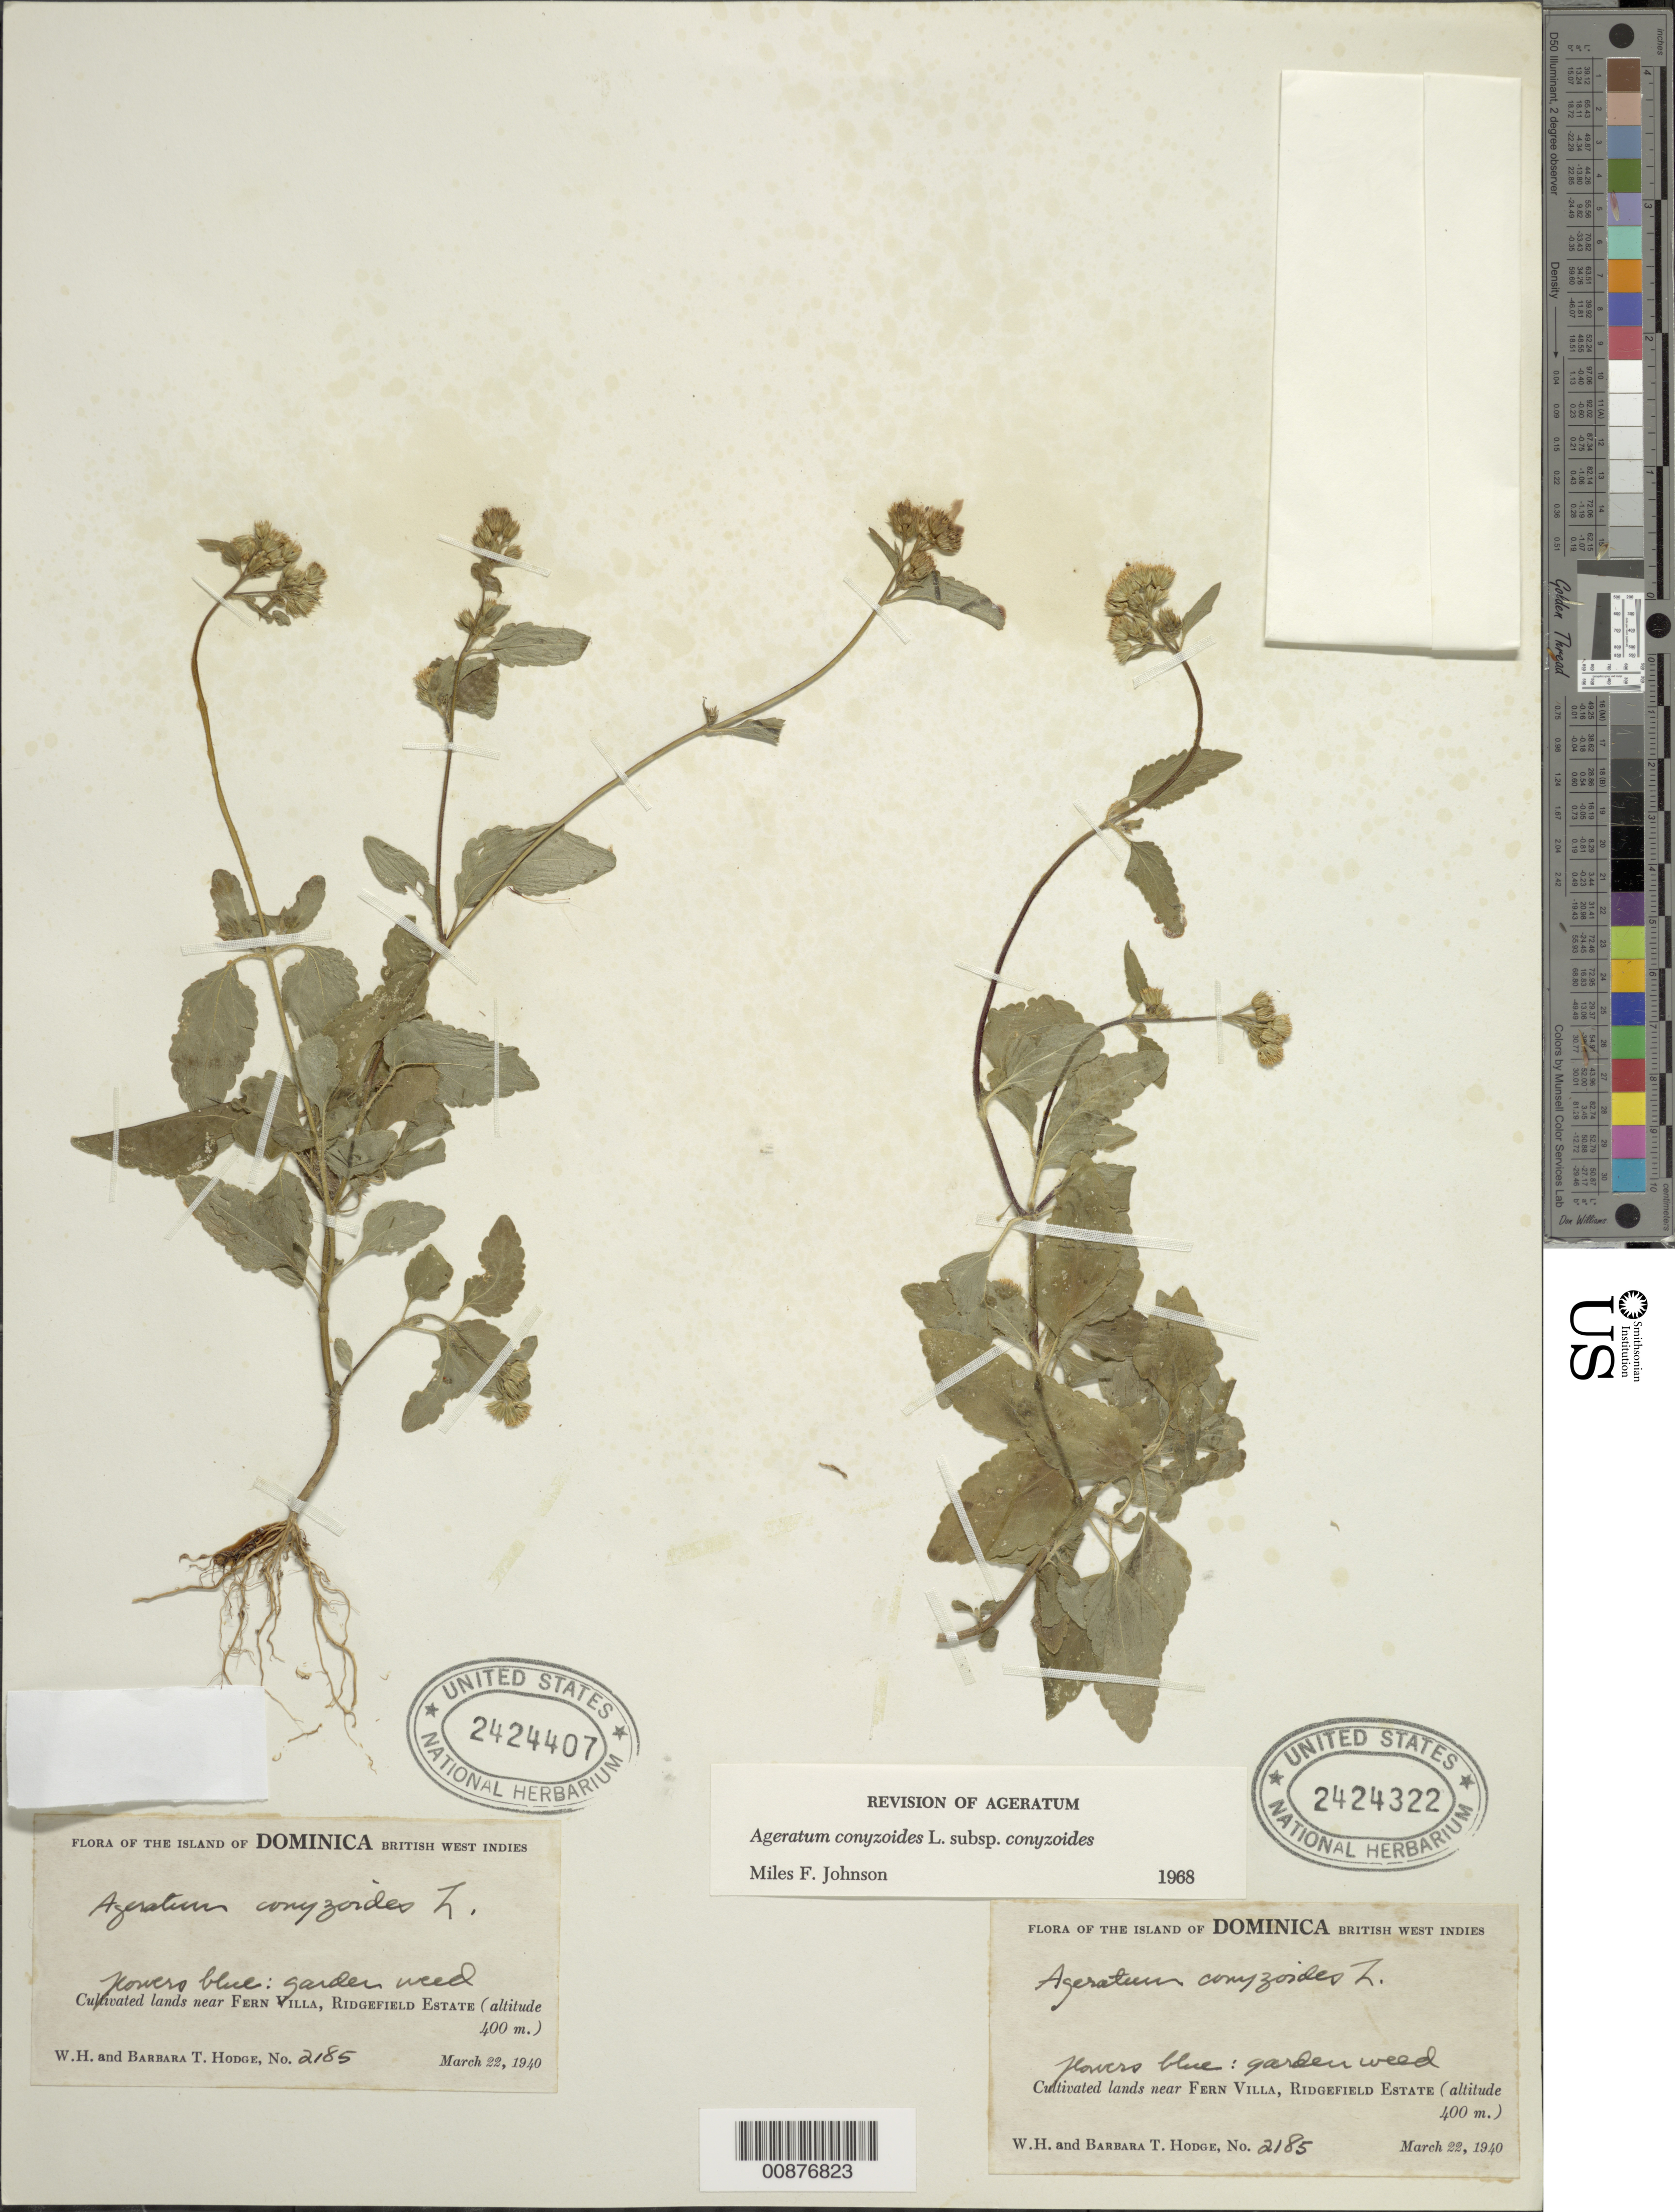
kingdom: Plantae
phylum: Tracheophyta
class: Magnoliopsida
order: Asterales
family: Asteraceae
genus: Ageratum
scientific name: Ageratum conyzoides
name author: L.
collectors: W. Hodge & B. Hodge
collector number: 2185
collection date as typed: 22 Mar 1940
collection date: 1940-03-22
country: Dominica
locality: Cultivated lands near Fern Villa, Ridgefield Estate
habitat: Garden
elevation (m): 400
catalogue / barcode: US 2424322